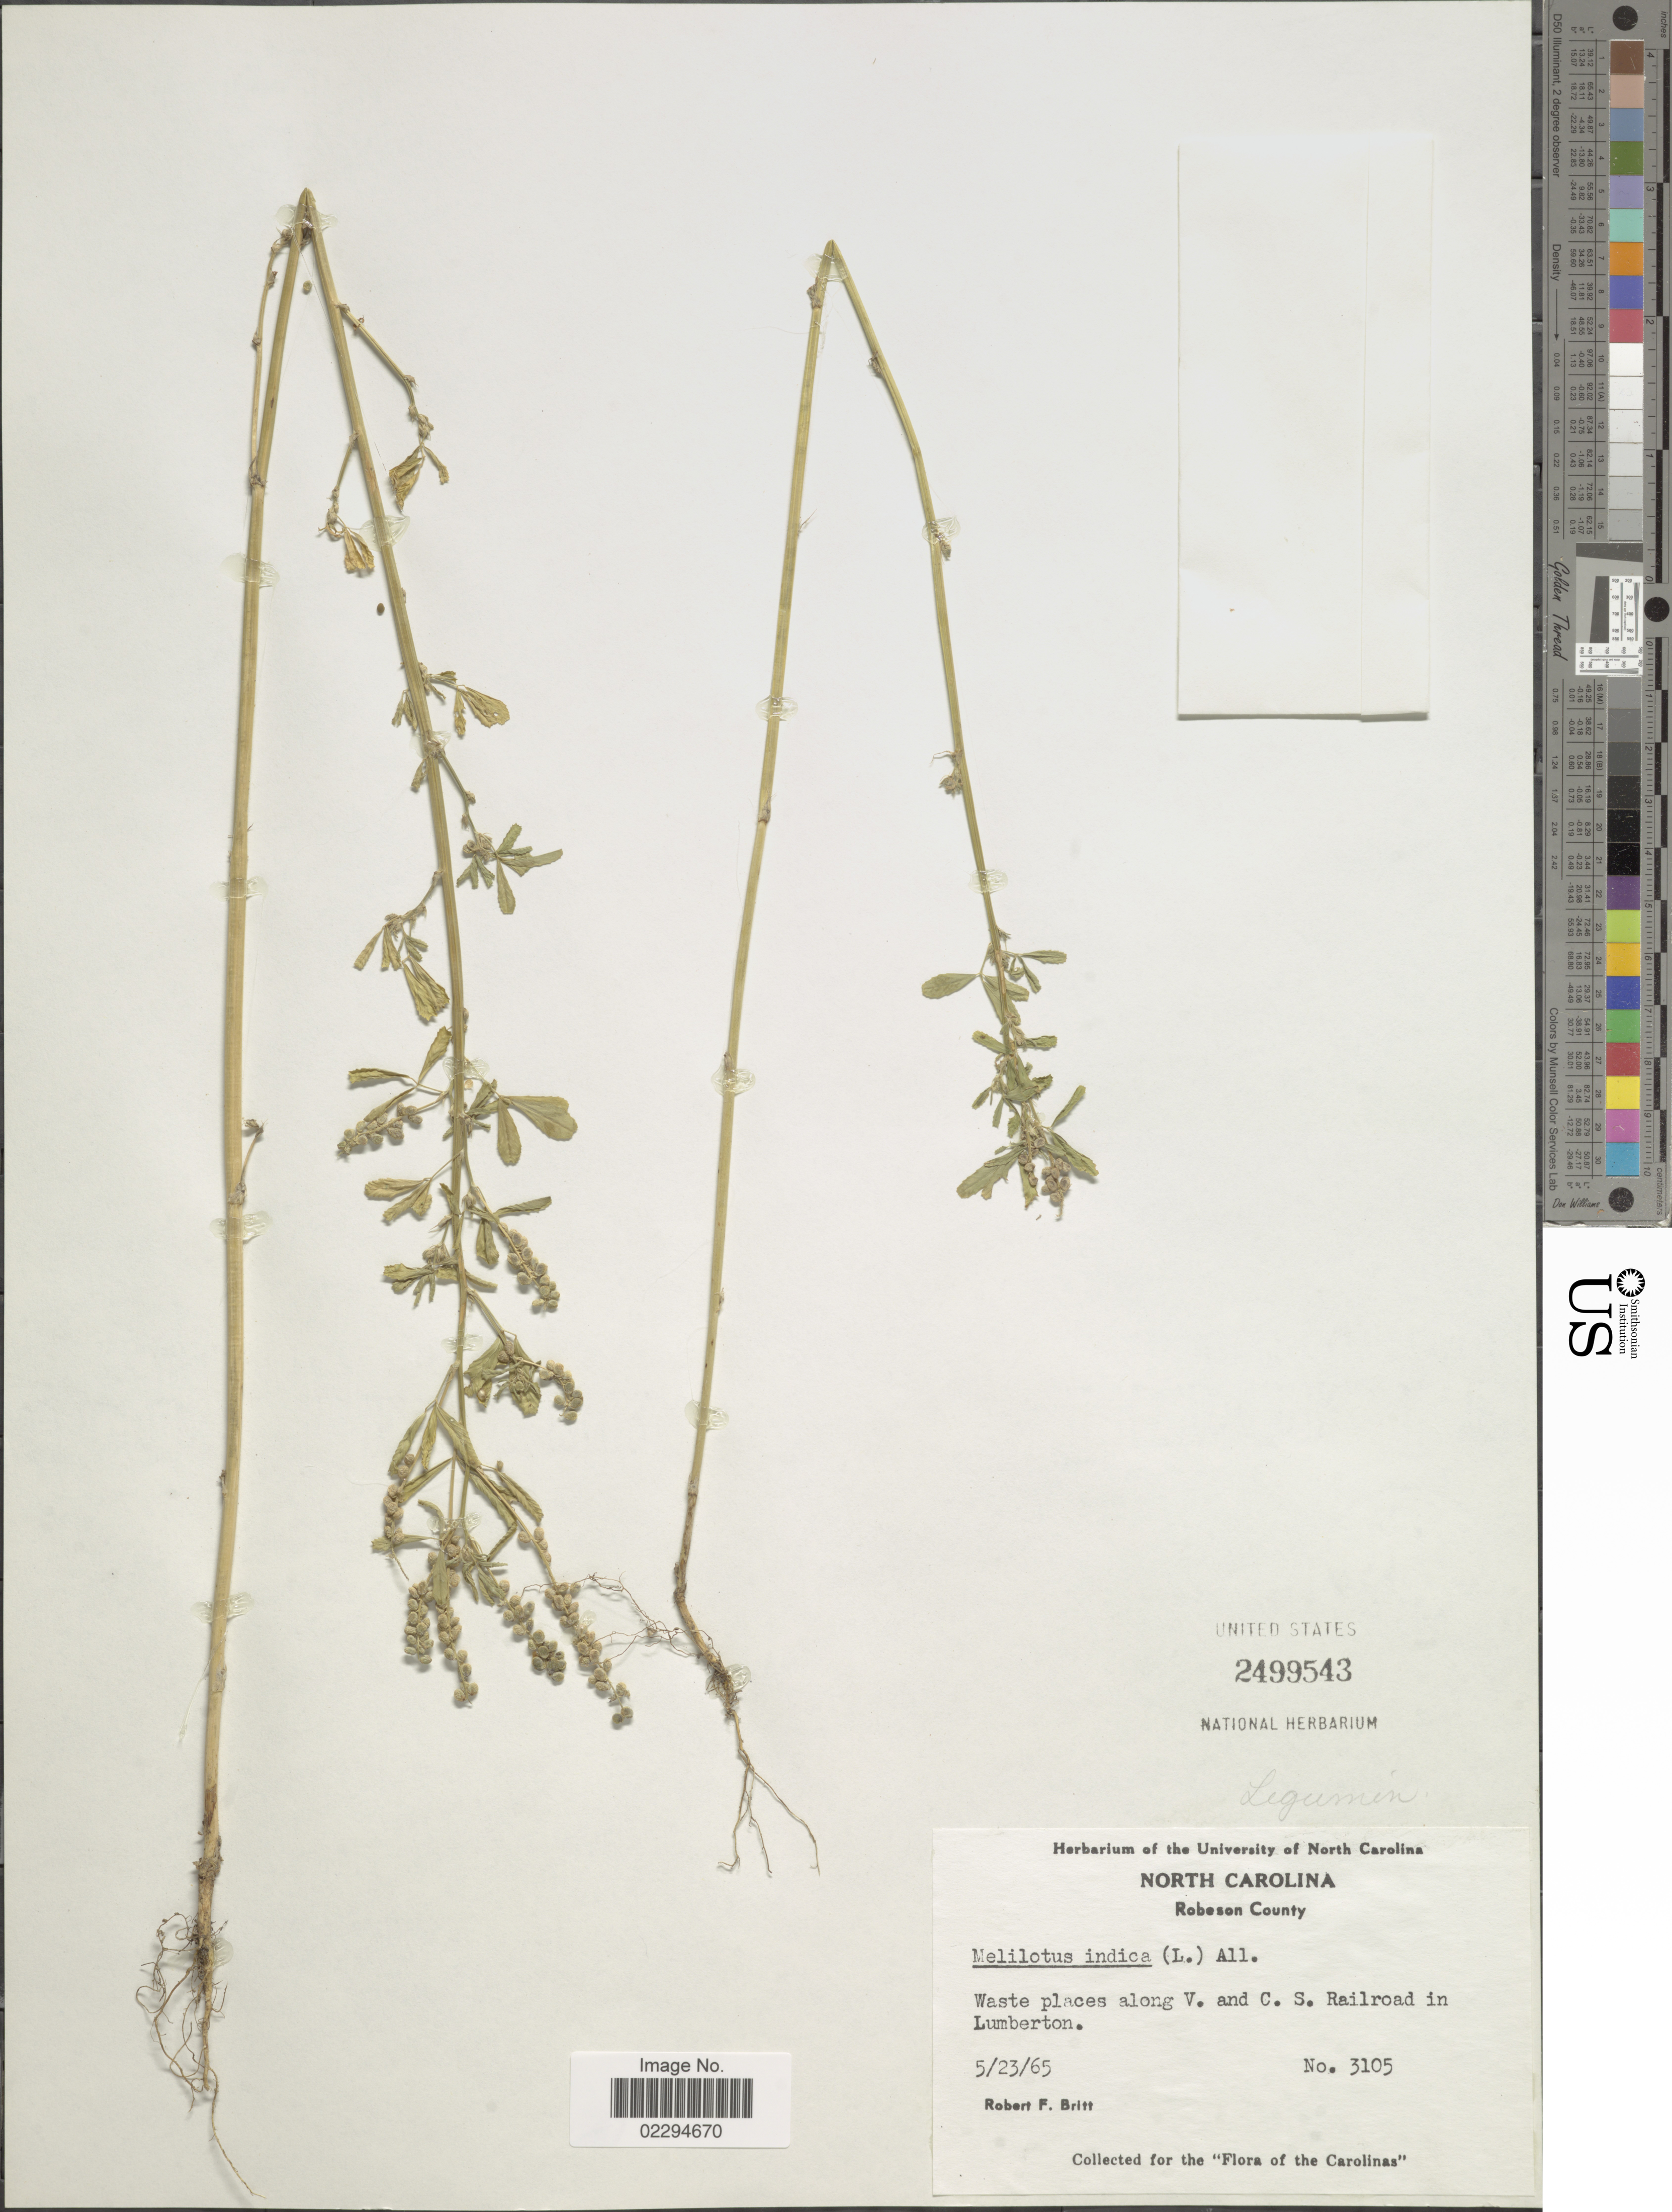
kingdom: Plantae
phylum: Tracheophyta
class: Magnoliopsida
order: Fabales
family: Fabaceae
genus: Melilotus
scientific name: Melilotus indicus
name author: (L.) All.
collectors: R. Britt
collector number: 3105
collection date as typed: Transcribed d/m/y: 23/5/65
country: United States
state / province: North Carolina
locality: Robeson County. along V. and C. S. Railroad in Lumberton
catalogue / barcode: US 2499543